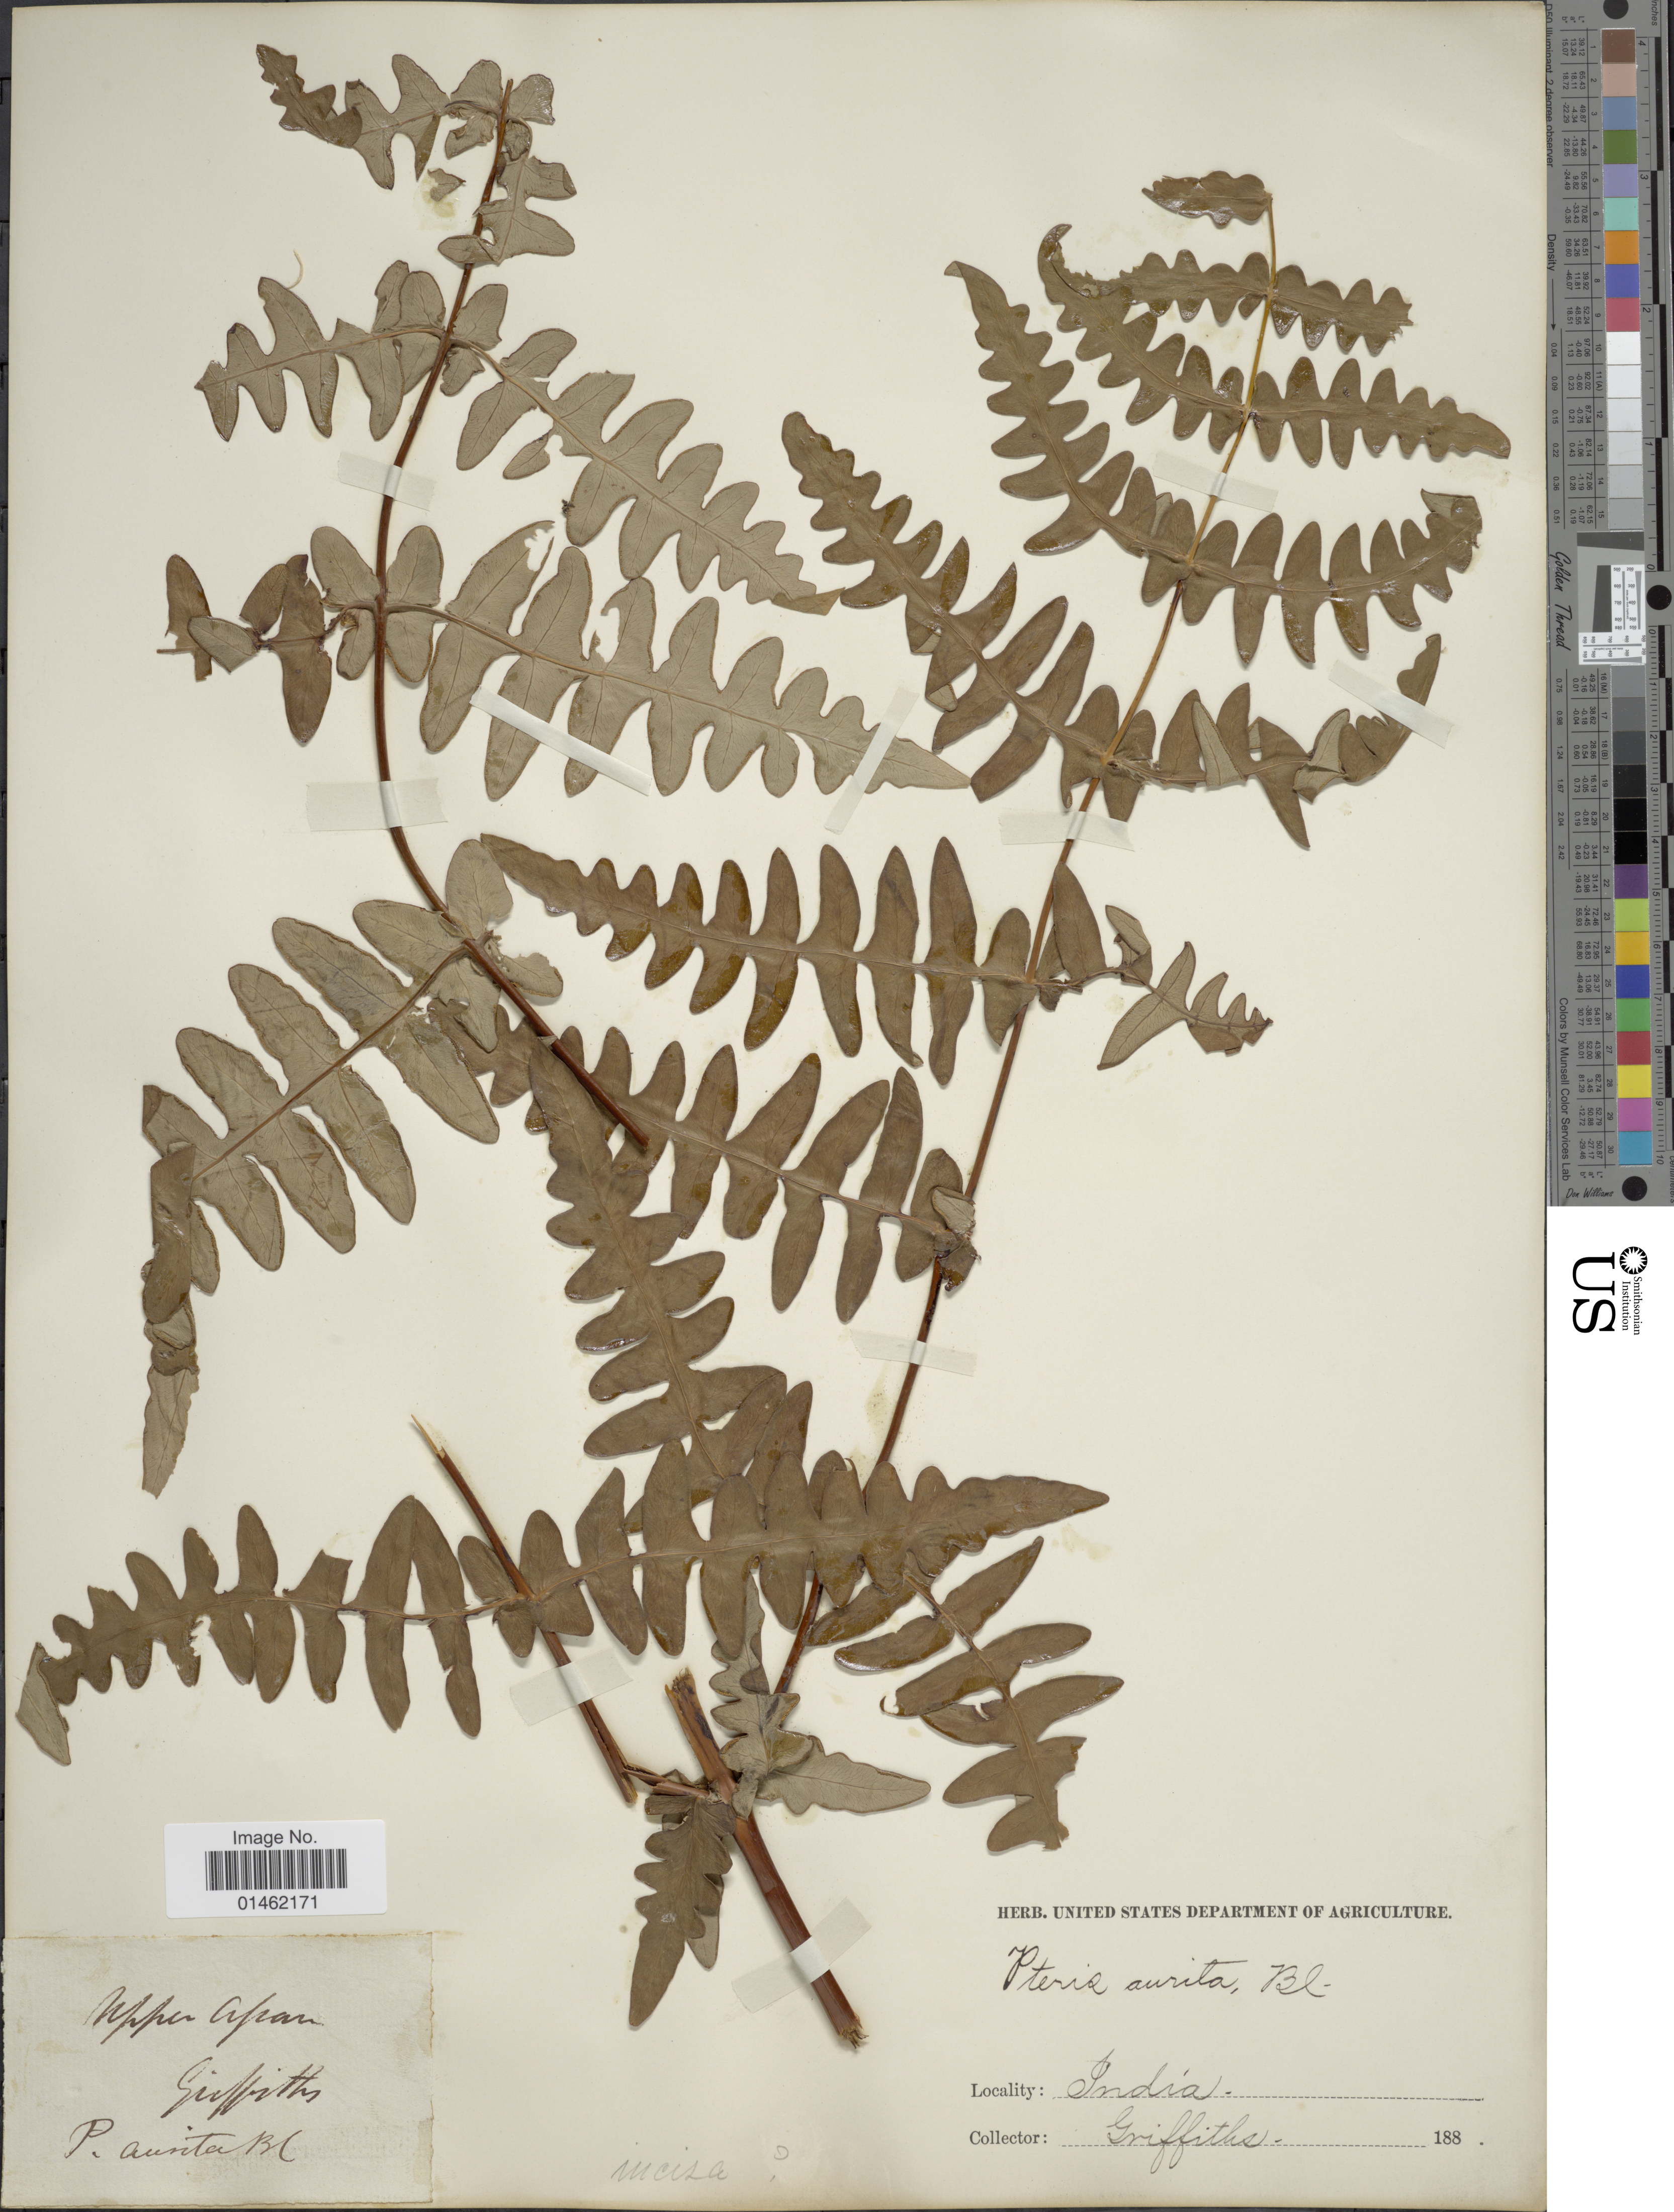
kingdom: Plantae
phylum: Tracheophyta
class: Polypodiopsida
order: Polypodiales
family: Dennstaedtiaceae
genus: Histiopteris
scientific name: Histiopteris incisa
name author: (Thunb.) J. Sm.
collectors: -- Griffiths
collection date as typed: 188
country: India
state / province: Assam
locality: Upper Assam